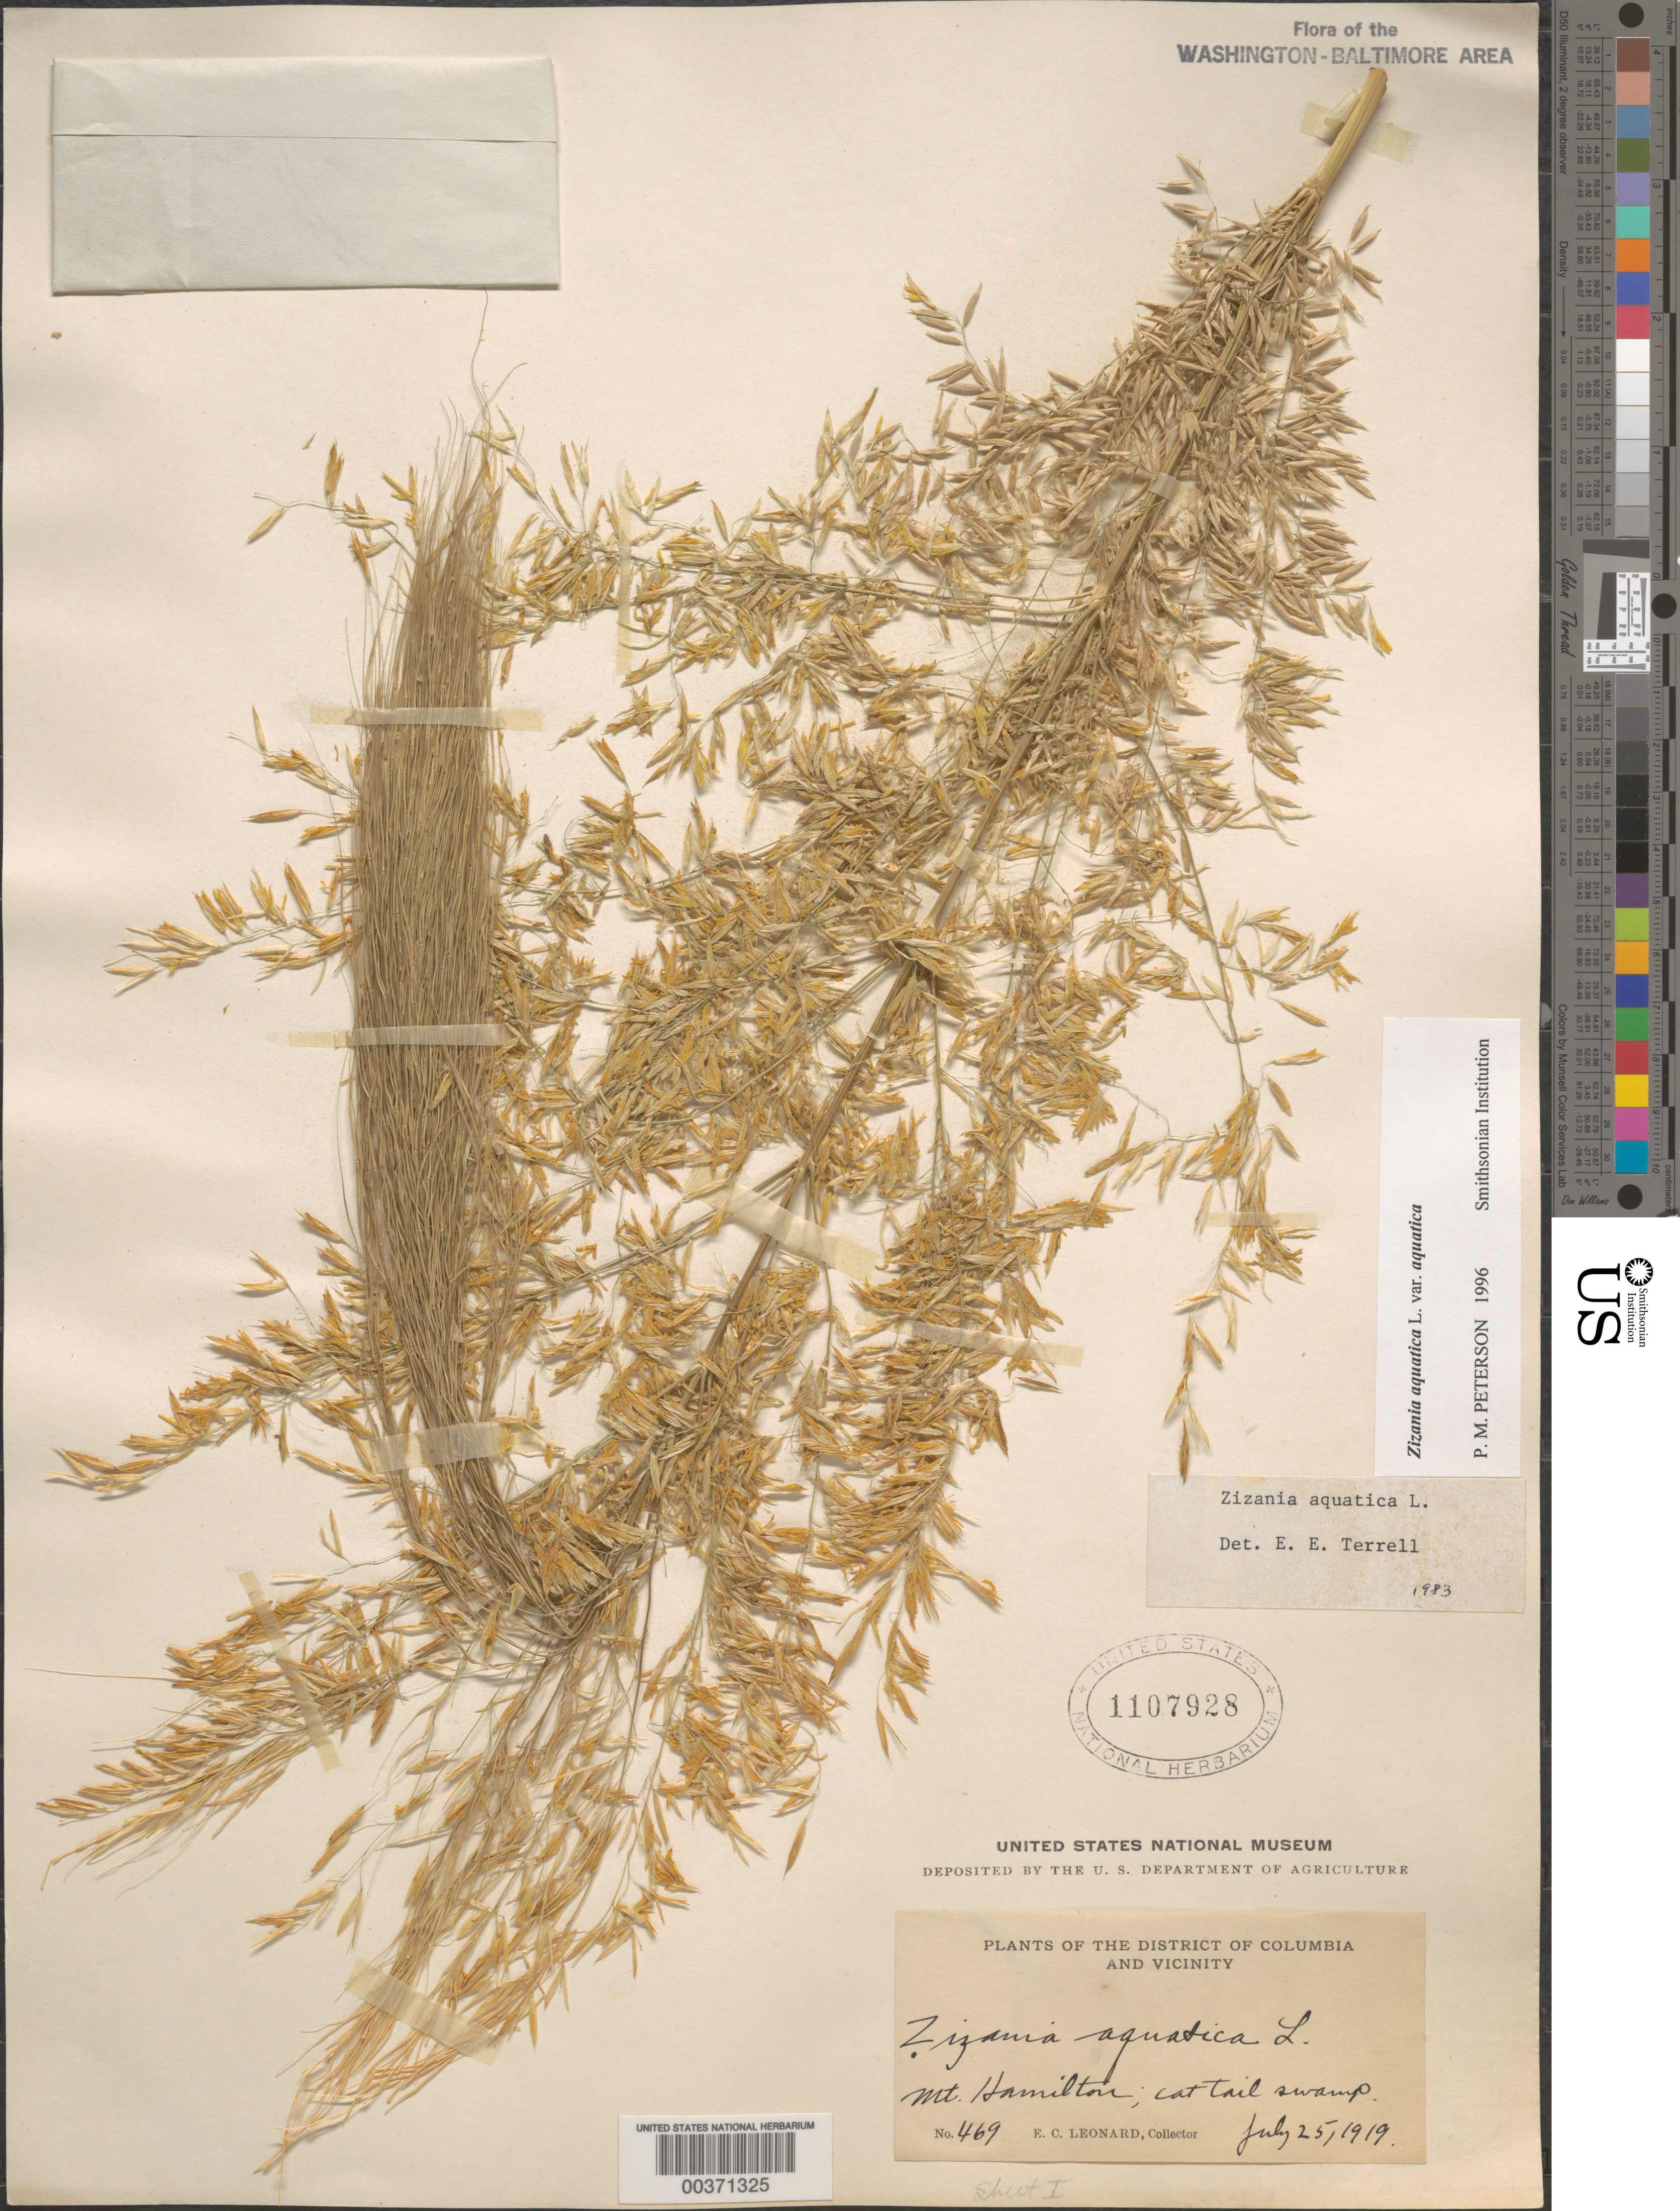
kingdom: Plantae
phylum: Tracheophyta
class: Liliopsida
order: Poales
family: Poaceae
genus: Zizania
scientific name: Zizania aquatica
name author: L.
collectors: E. C. Leonard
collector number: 469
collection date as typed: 25 Jul 1919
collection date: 1919-07-25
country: United States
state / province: District of Columbia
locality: Mt Hamilton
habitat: Cat tail swamp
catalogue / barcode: US 1107928